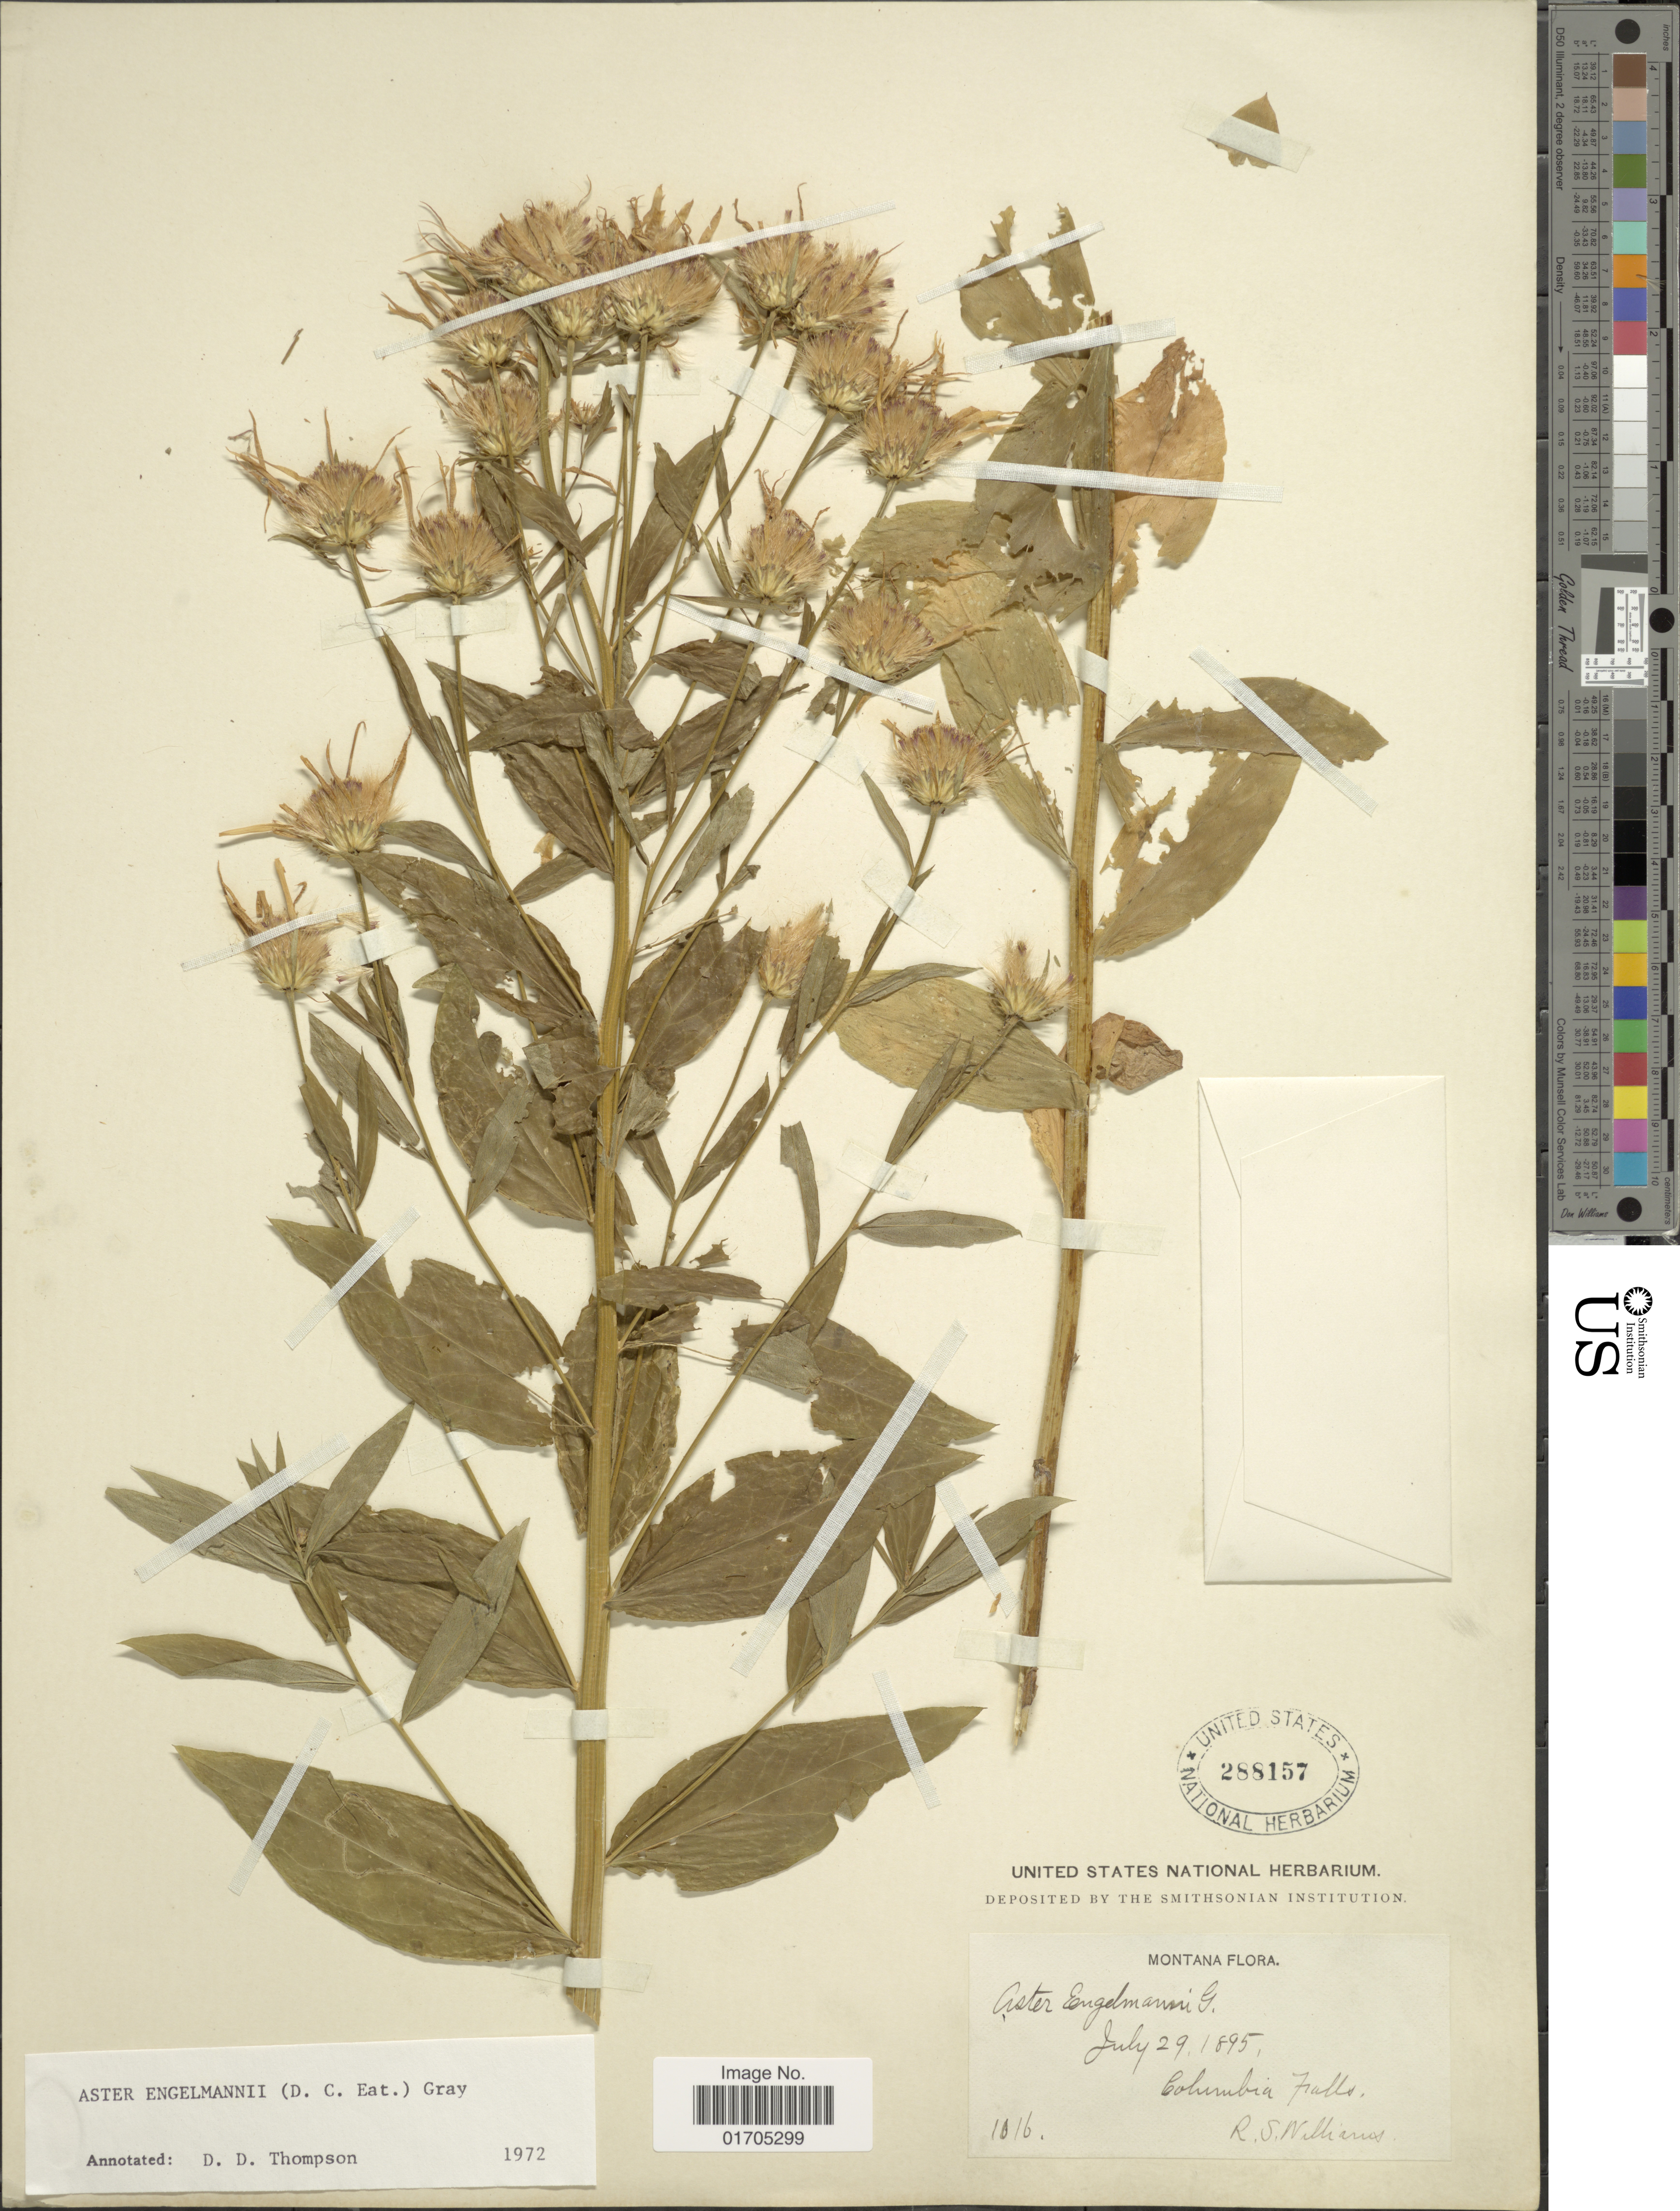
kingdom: Plantae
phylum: Tracheophyta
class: Magnoliopsida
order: Asterales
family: Asteraceae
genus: Eucephalus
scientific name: Eucephalus engelmannii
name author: (D.C. Eaton) Greene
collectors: R. S. Williams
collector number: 1016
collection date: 1895-07-29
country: United States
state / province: Montana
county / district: Flathead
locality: Columbia Falls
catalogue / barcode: US 288157